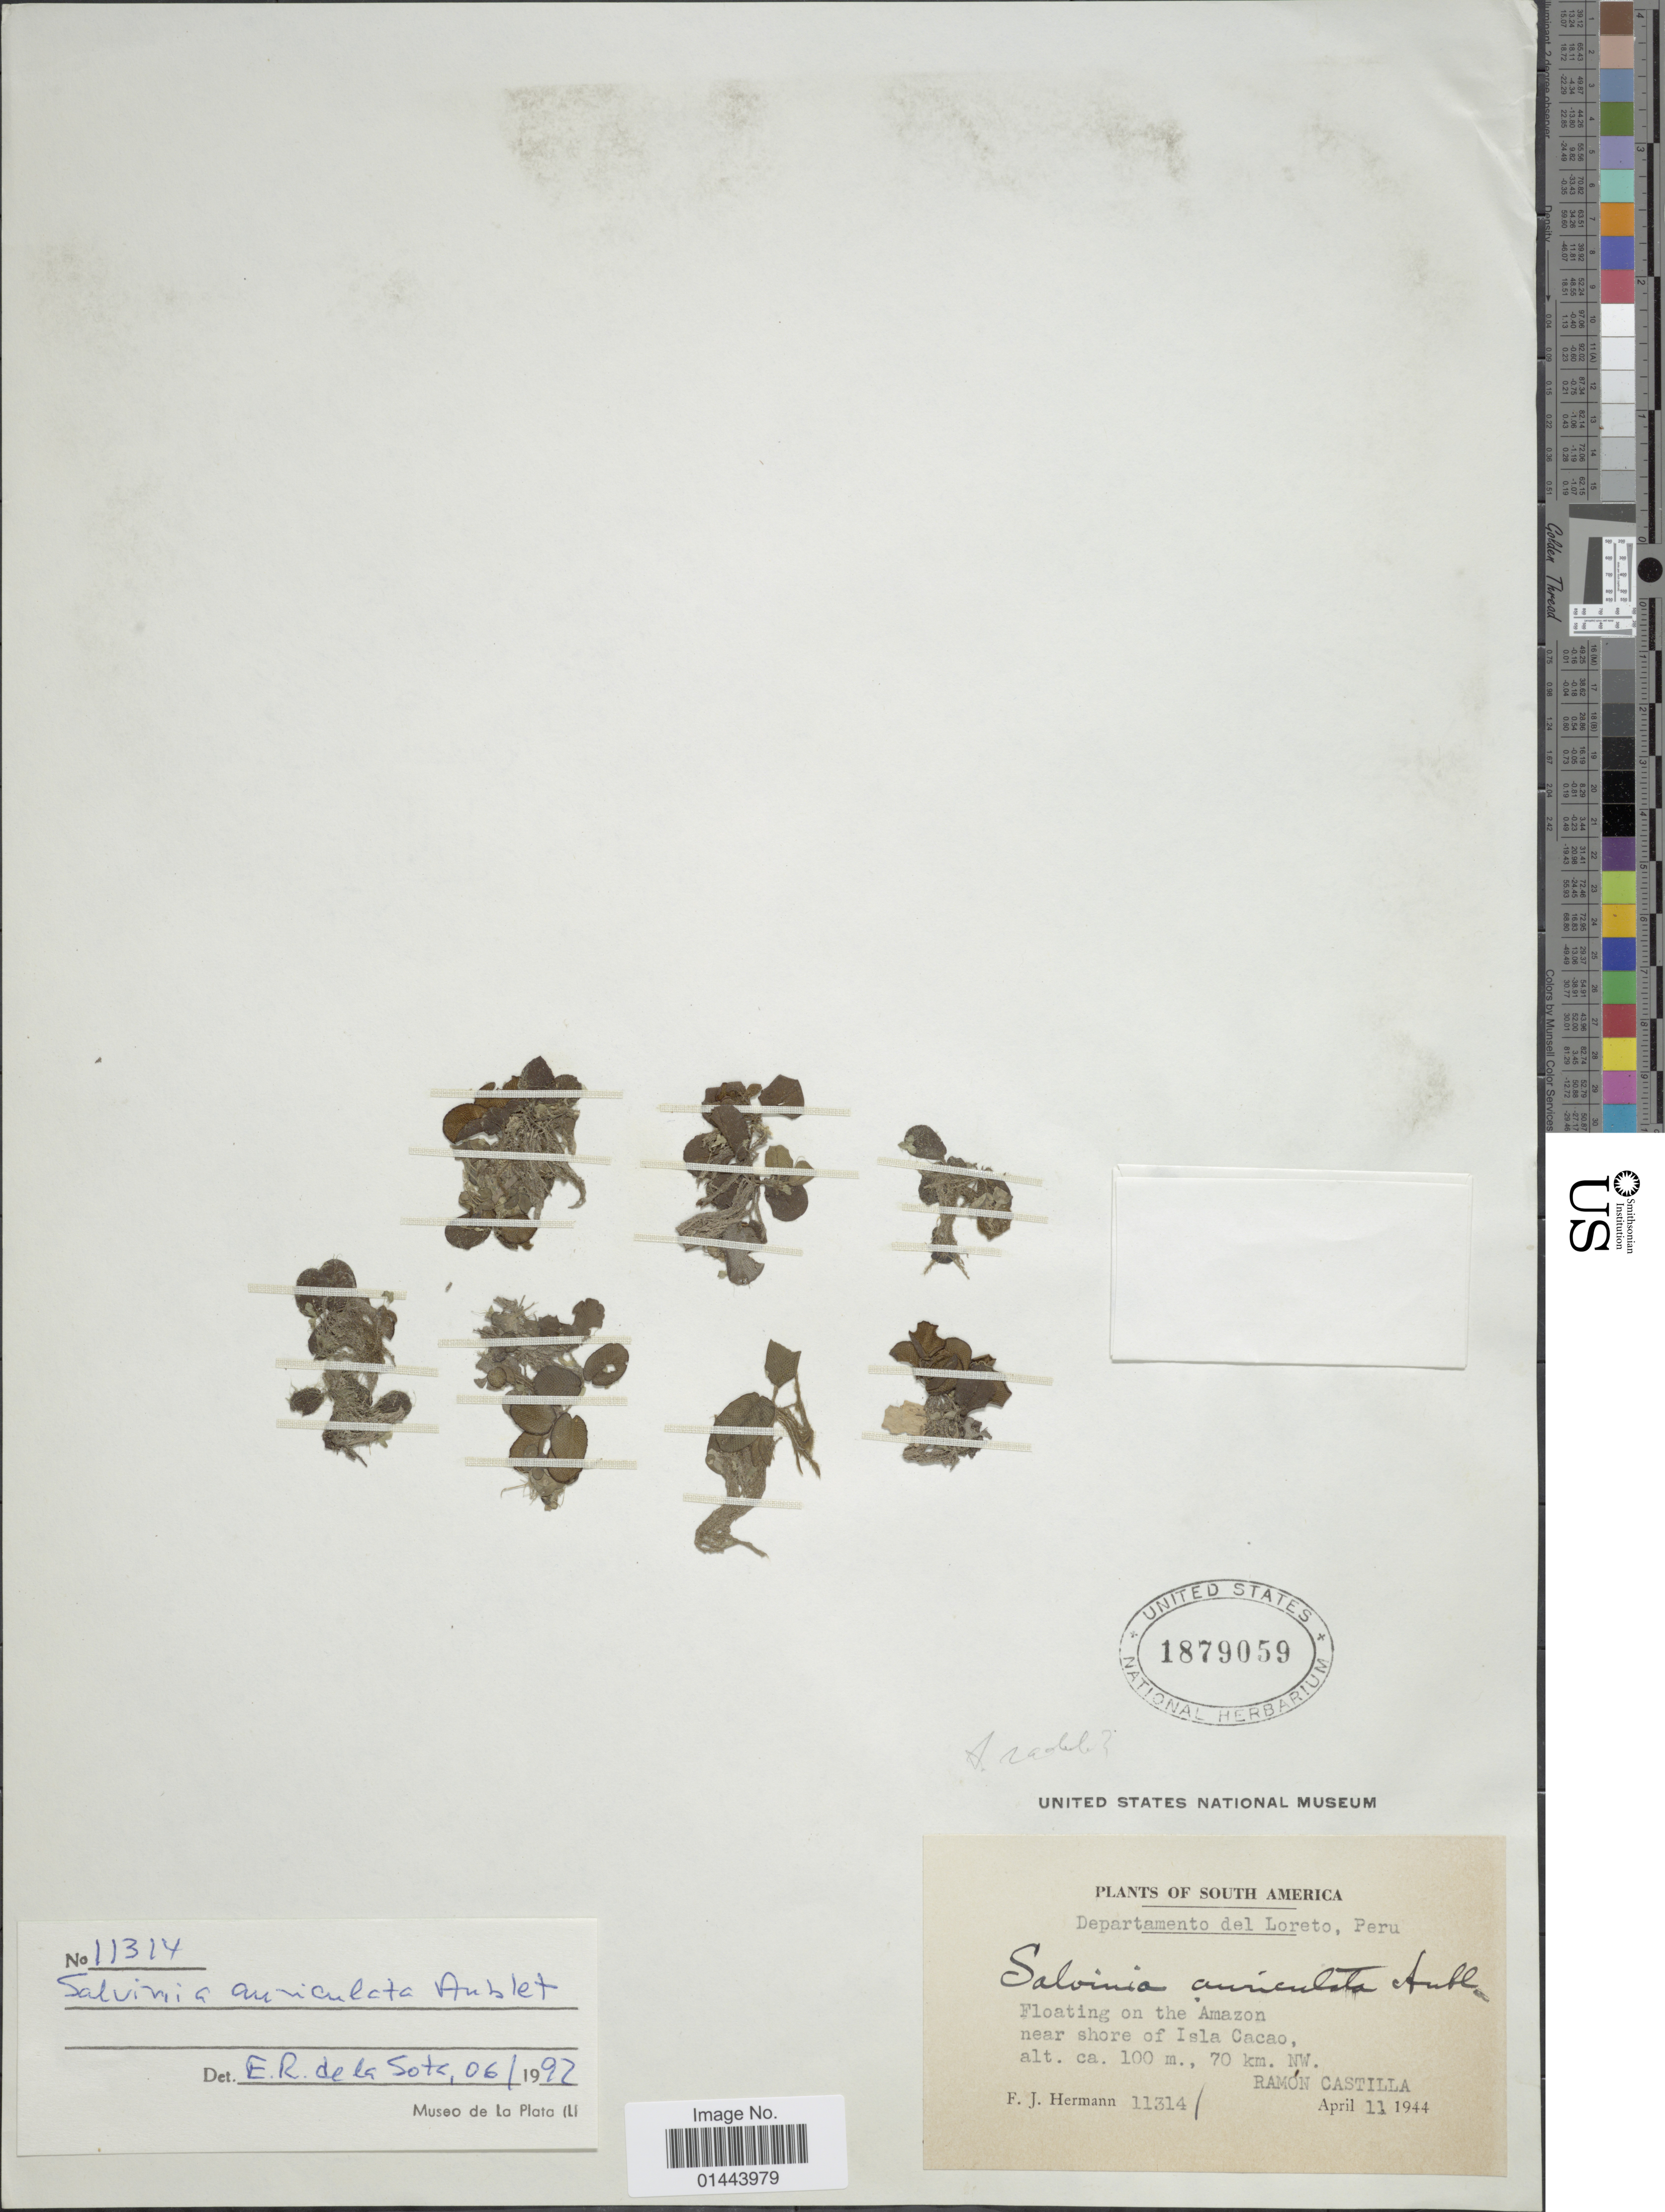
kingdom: Plantae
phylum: Tracheophyta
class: Polypodiopsida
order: Salviniales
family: Salviniaceae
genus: Salvinia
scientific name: Salvinia auriculata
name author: Aubl.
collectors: F. J. Hermann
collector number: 11314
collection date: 1944-04-11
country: Peru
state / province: Loreto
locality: South America, floating on the Amazon, near shore of Isla Cacao, 70 km. NW. Ramón Castilla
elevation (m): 100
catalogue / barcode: US 1879059